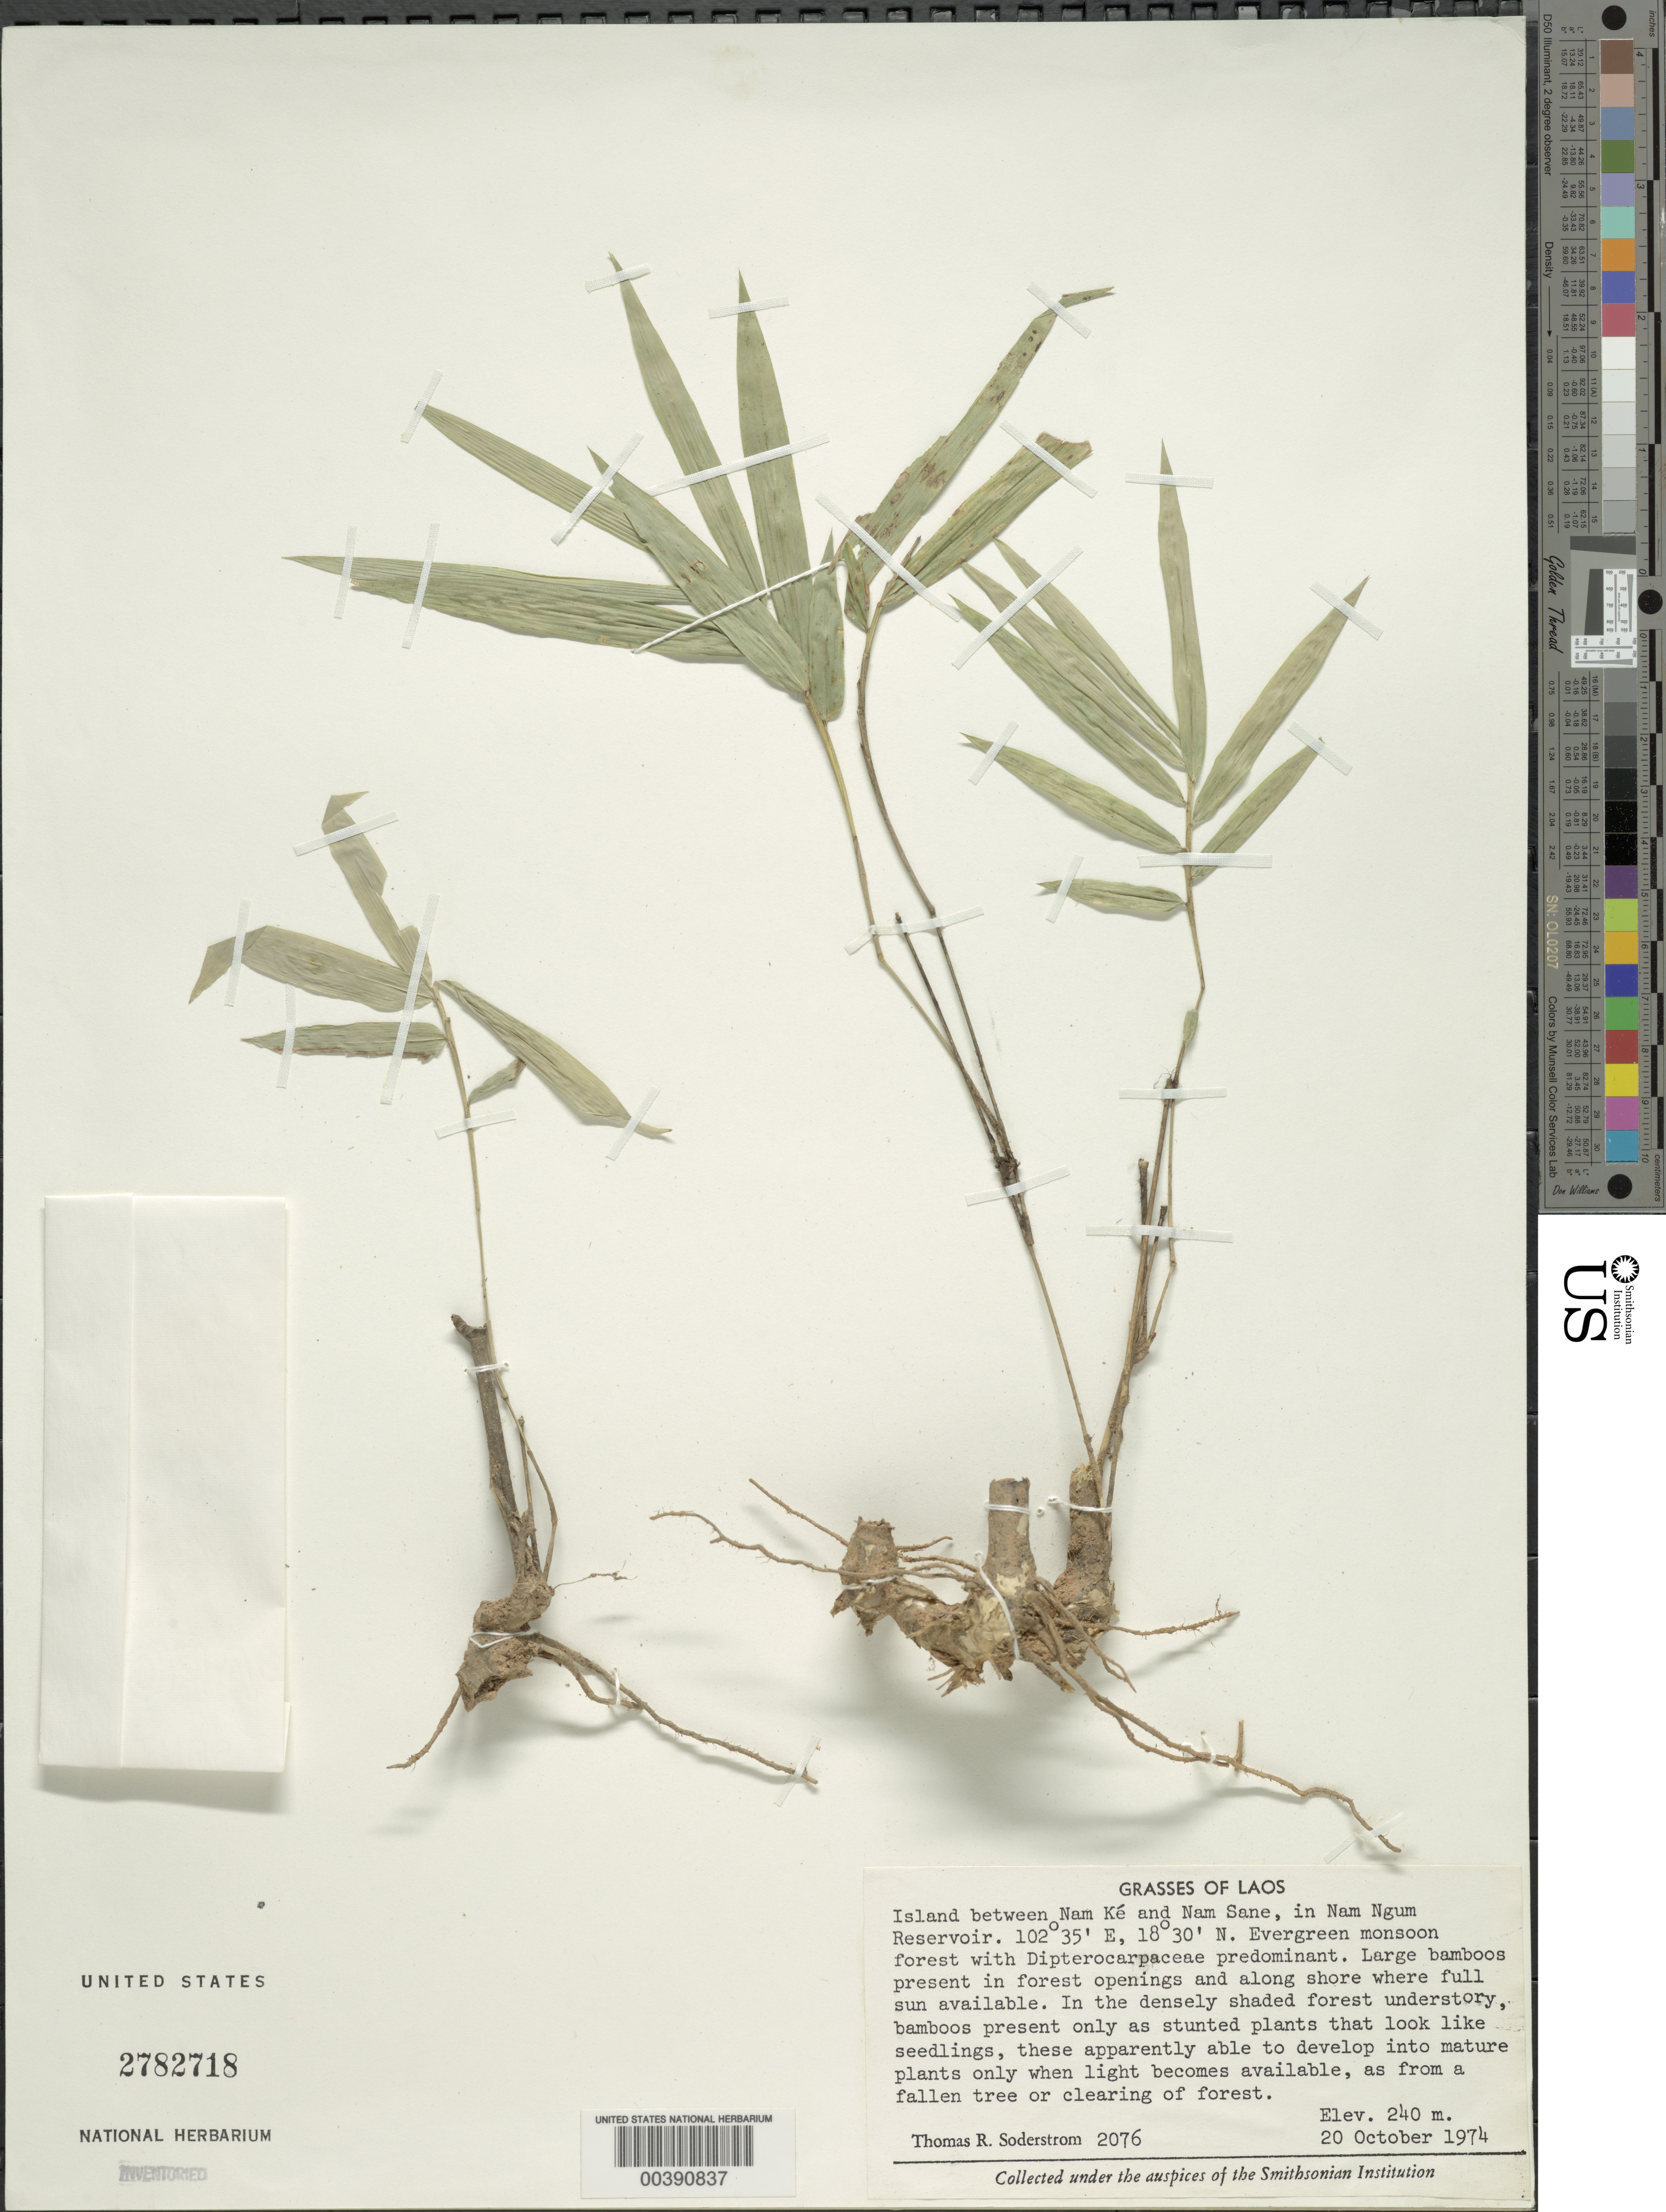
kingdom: Plantae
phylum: Tracheophyta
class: Liliopsida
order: Poales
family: Poaceae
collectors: T. R. Soderstrom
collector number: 2076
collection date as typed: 20 Oct 1974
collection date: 1974-10-20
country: Laos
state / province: Viangchan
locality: Nam ke/Nam sane, Nam Ngum Reservoir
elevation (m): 240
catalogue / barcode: US 2782718